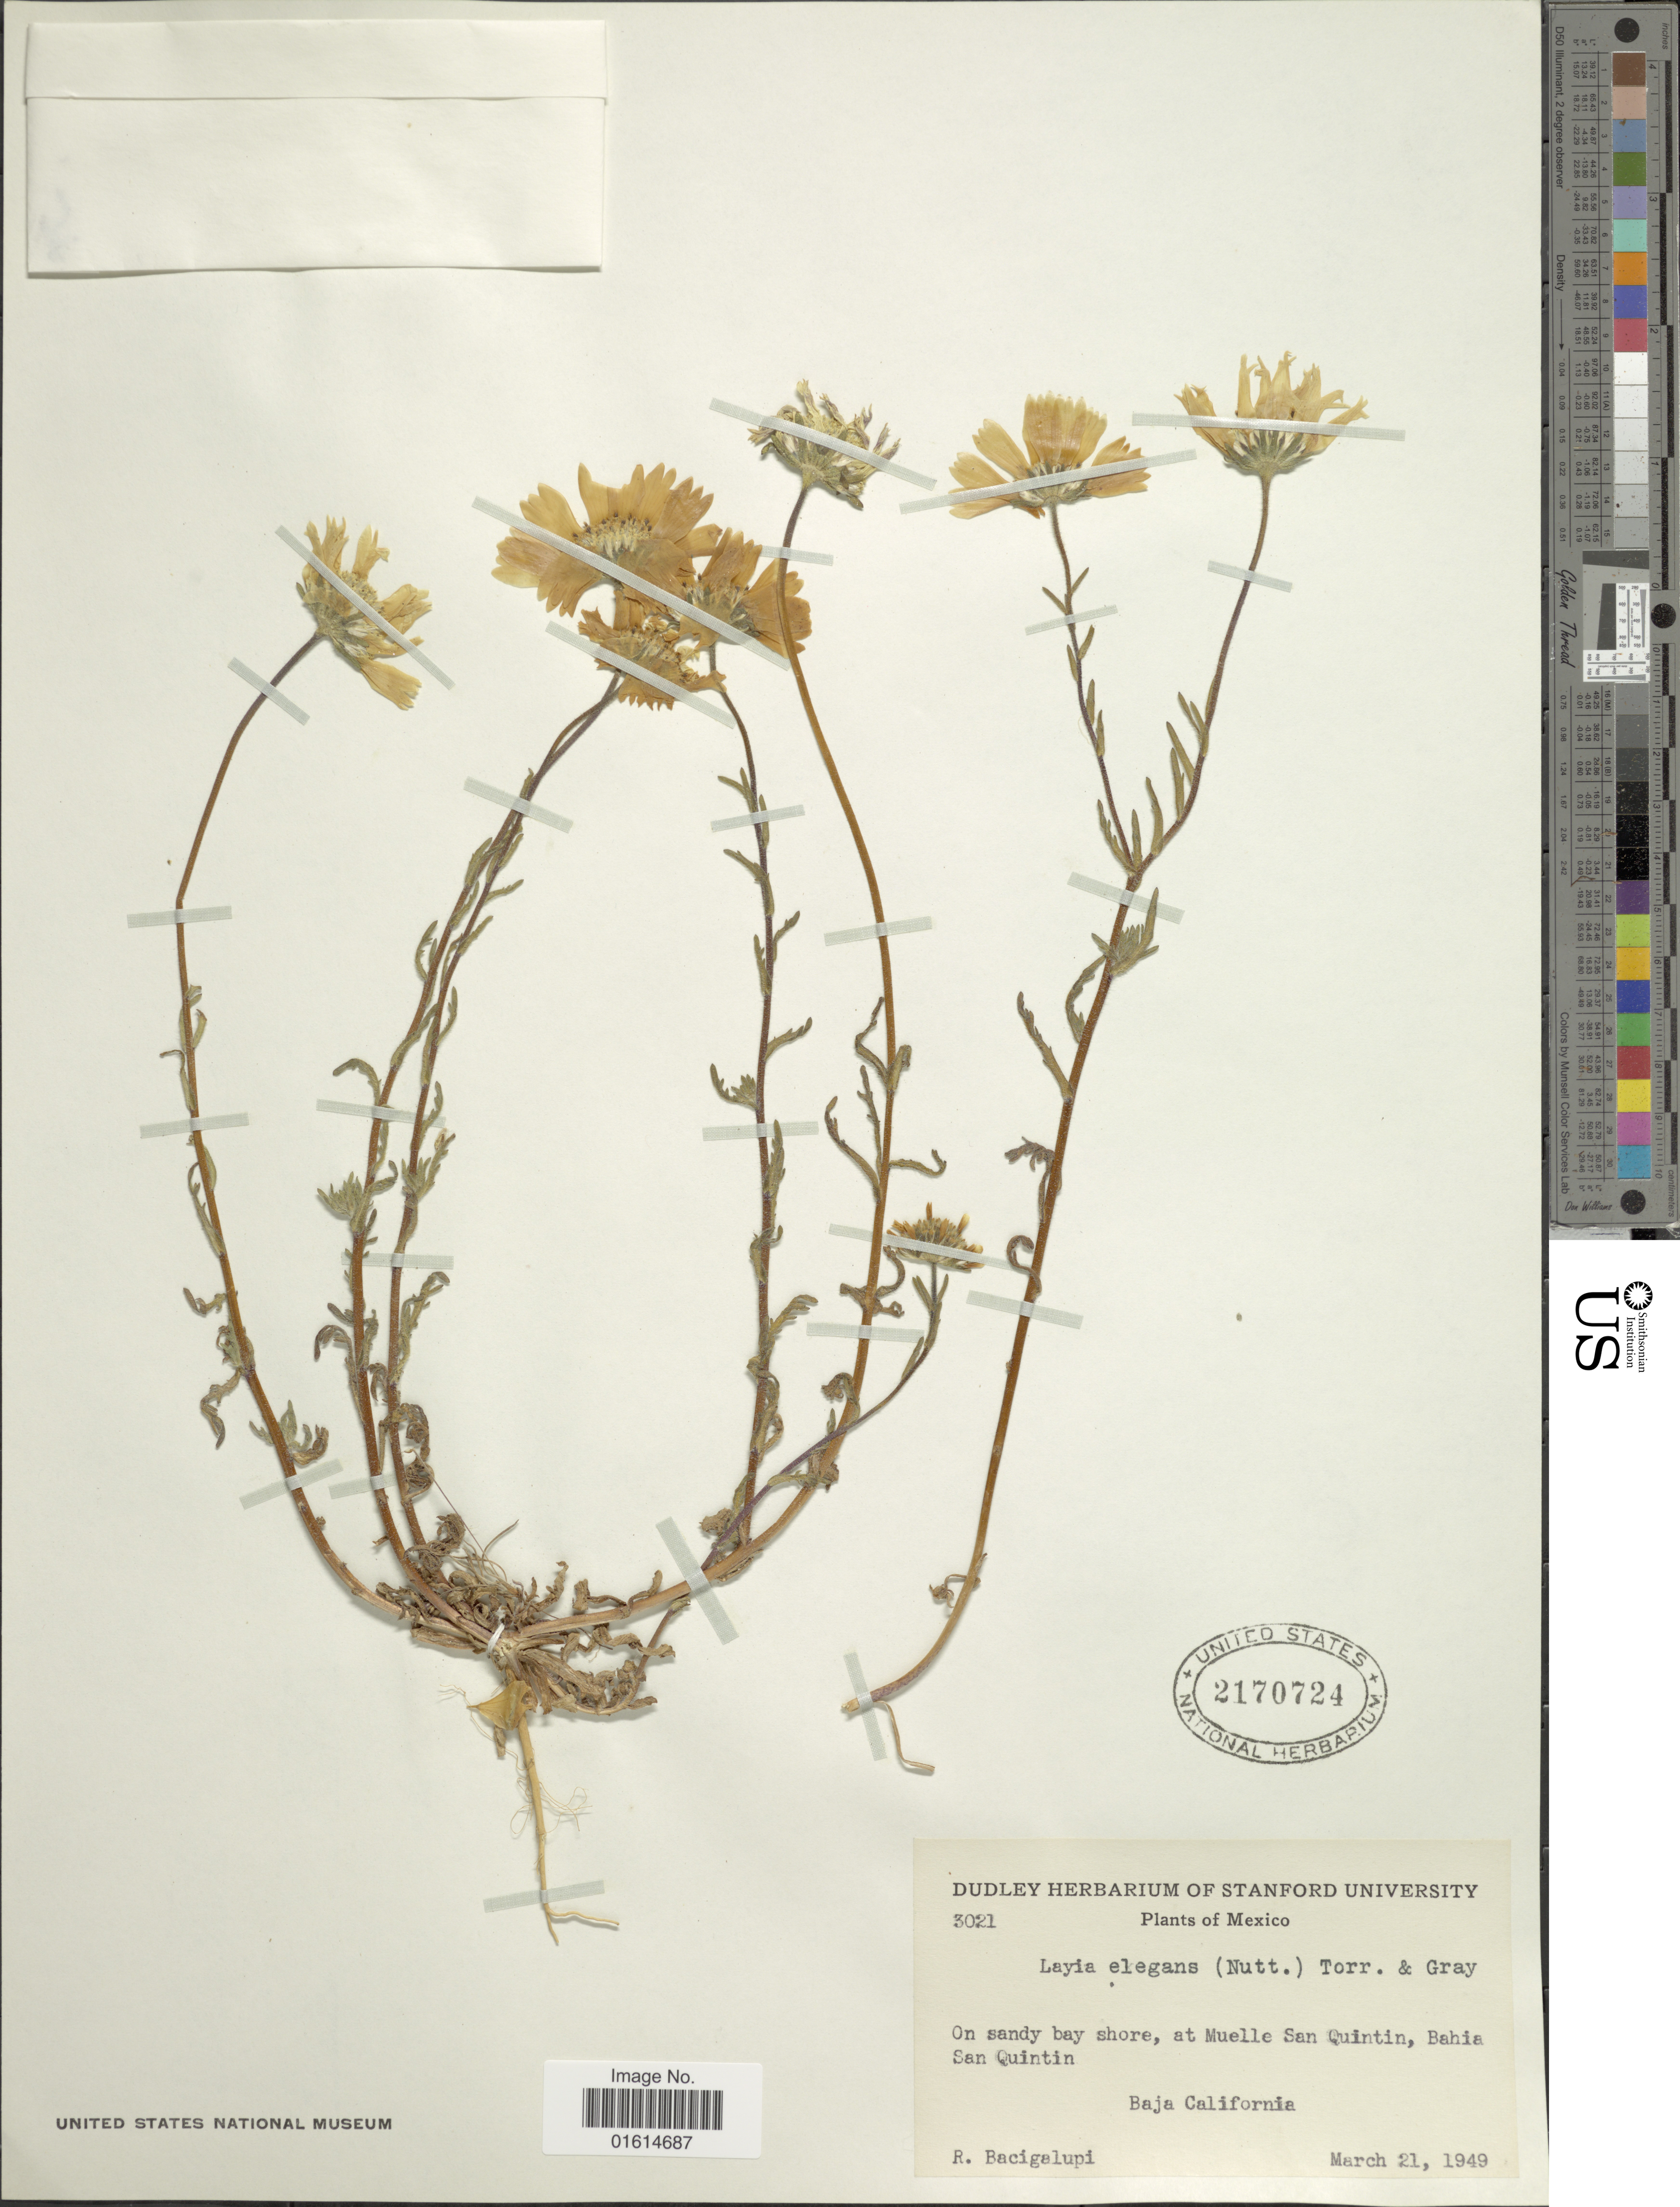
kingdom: Plantae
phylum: Tracheophyta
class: Magnoliopsida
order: Asterales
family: Asteraceae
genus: Layia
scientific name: Layia platyglossa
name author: (Fisch.) A. Gray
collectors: R. Bacigalupi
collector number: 3021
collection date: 1949-03-21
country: Mexico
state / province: Baja California Norte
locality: At Muelle San Quintin, Bahia San Quintin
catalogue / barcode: US 2170724